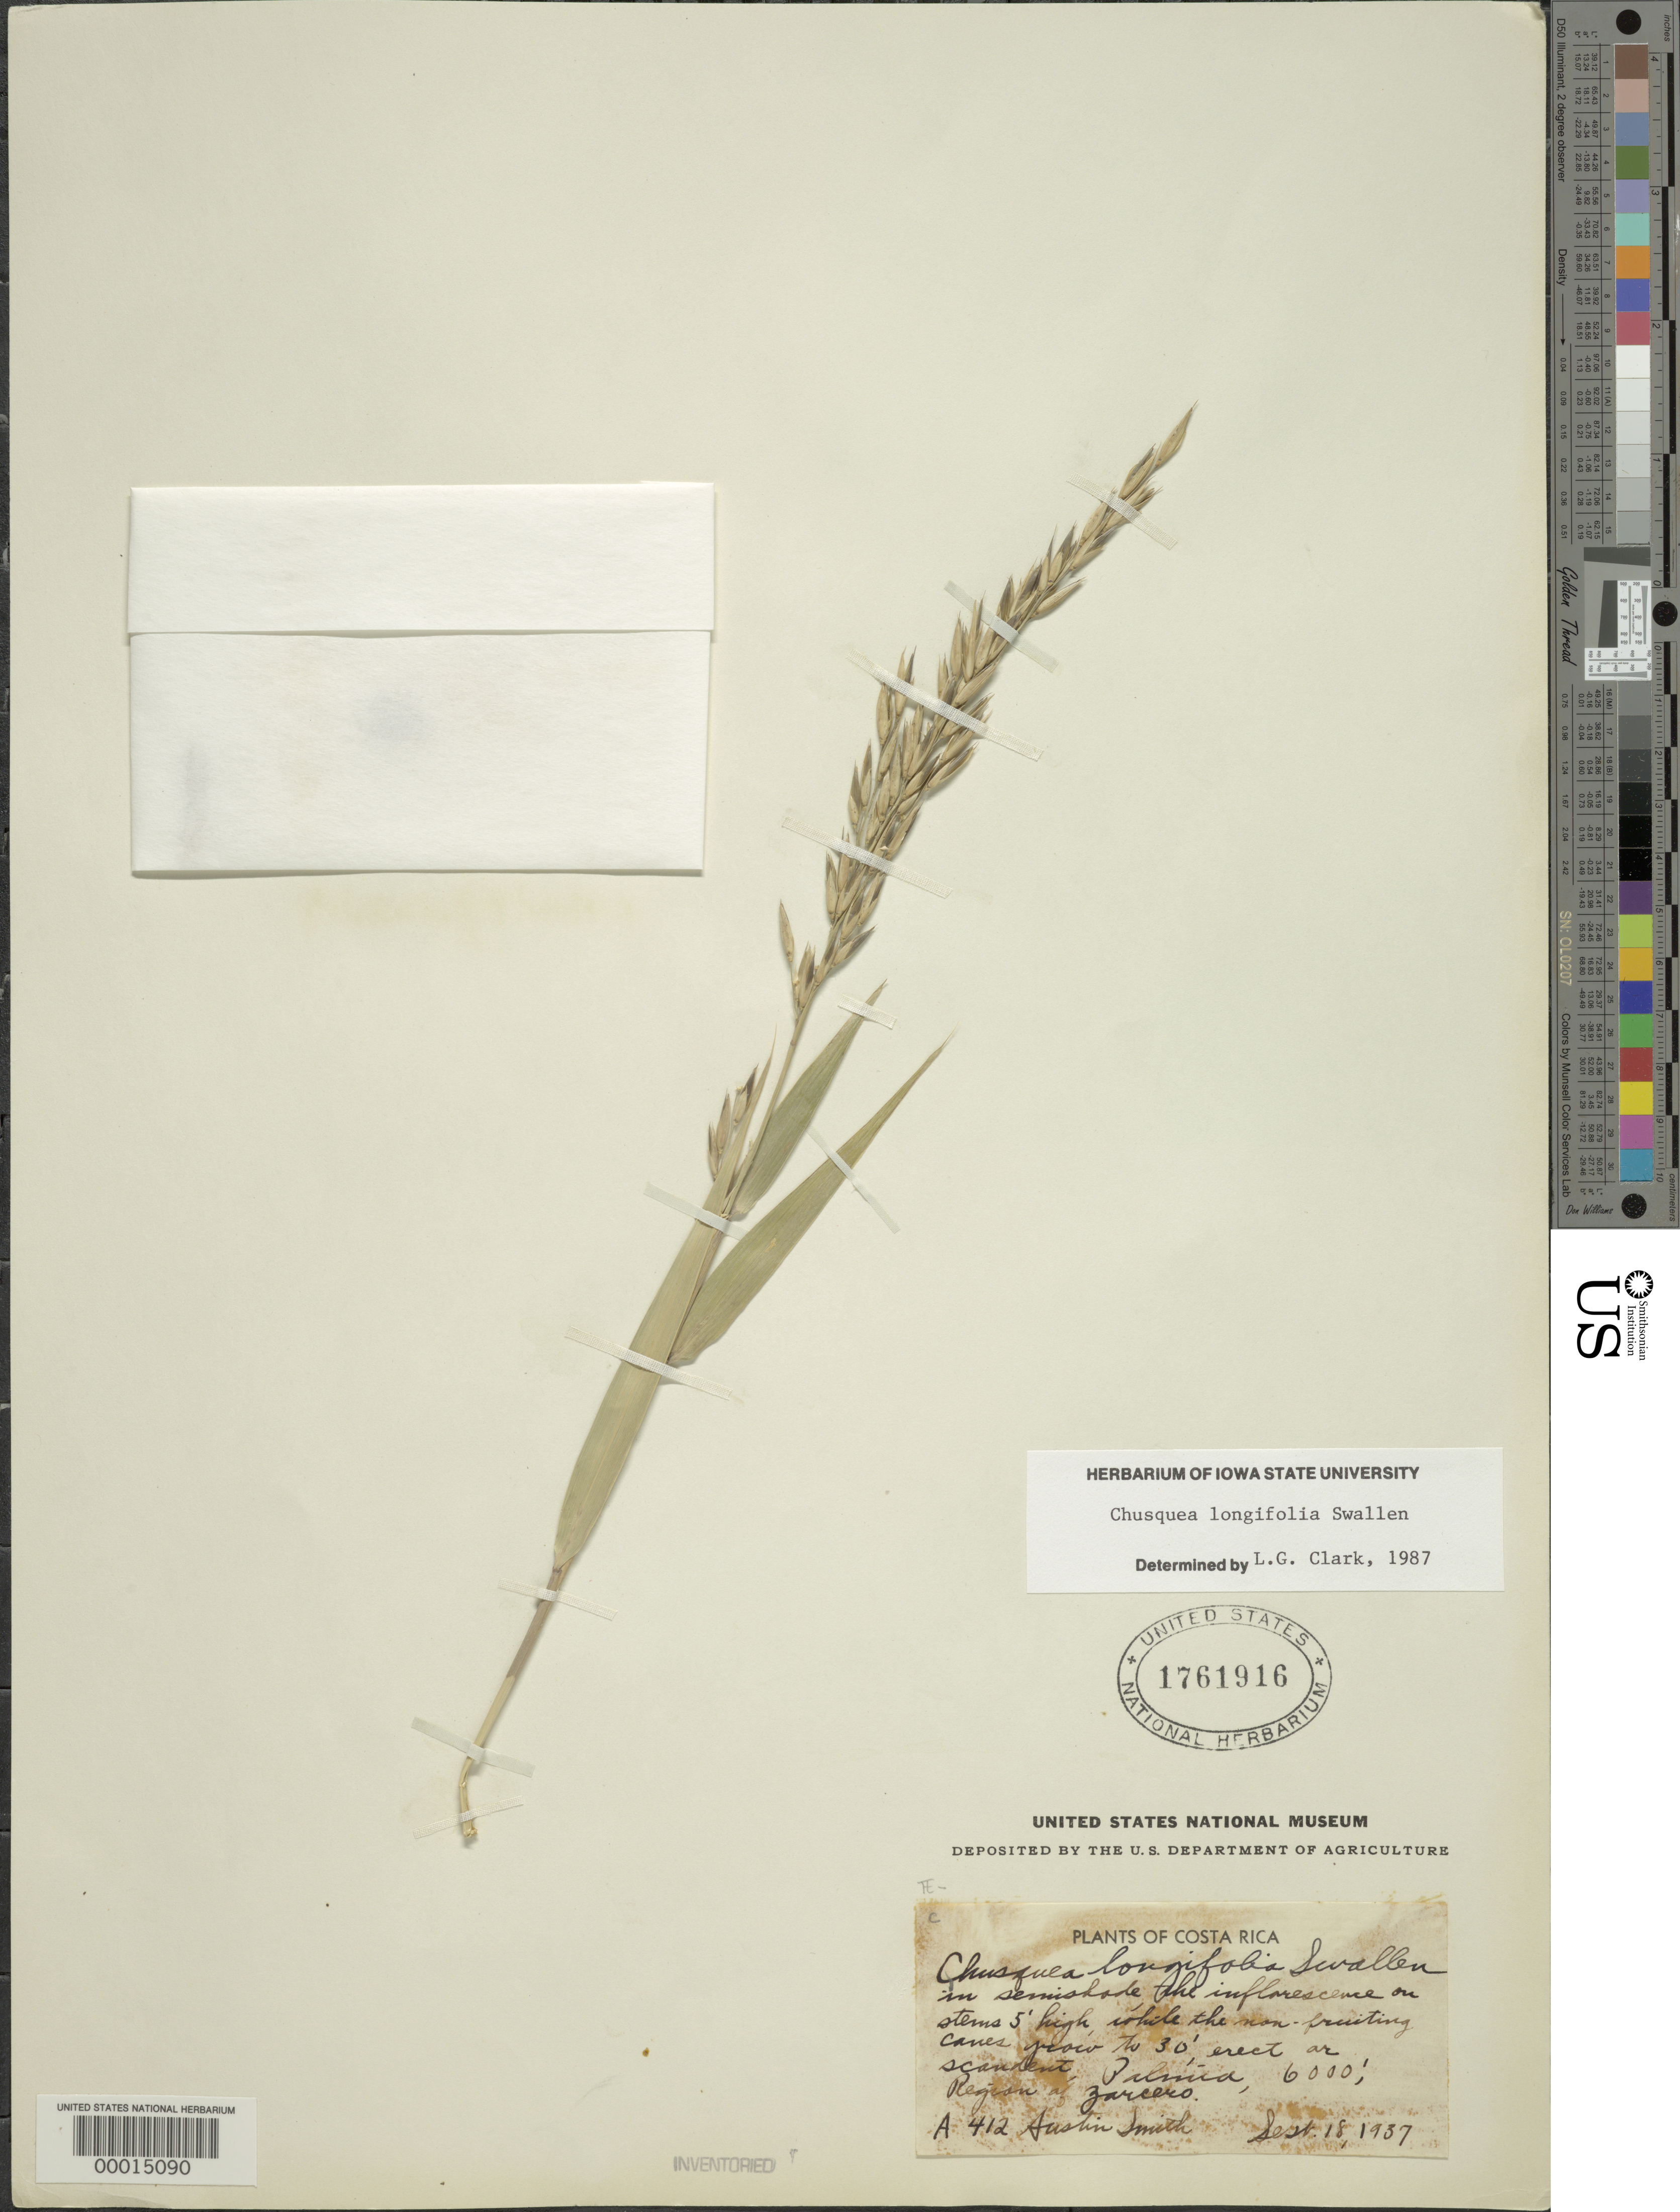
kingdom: Plantae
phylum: Tracheophyta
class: Liliopsida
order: Poales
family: Poaceae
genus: Chusquea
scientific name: Chusquea longifolia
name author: Swallen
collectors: Aust P. Smith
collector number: A 412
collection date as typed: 18 Sep 1937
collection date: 1937-09-18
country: Costa Rica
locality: Palmia, region of Zarcero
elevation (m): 1830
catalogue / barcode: US 1761916